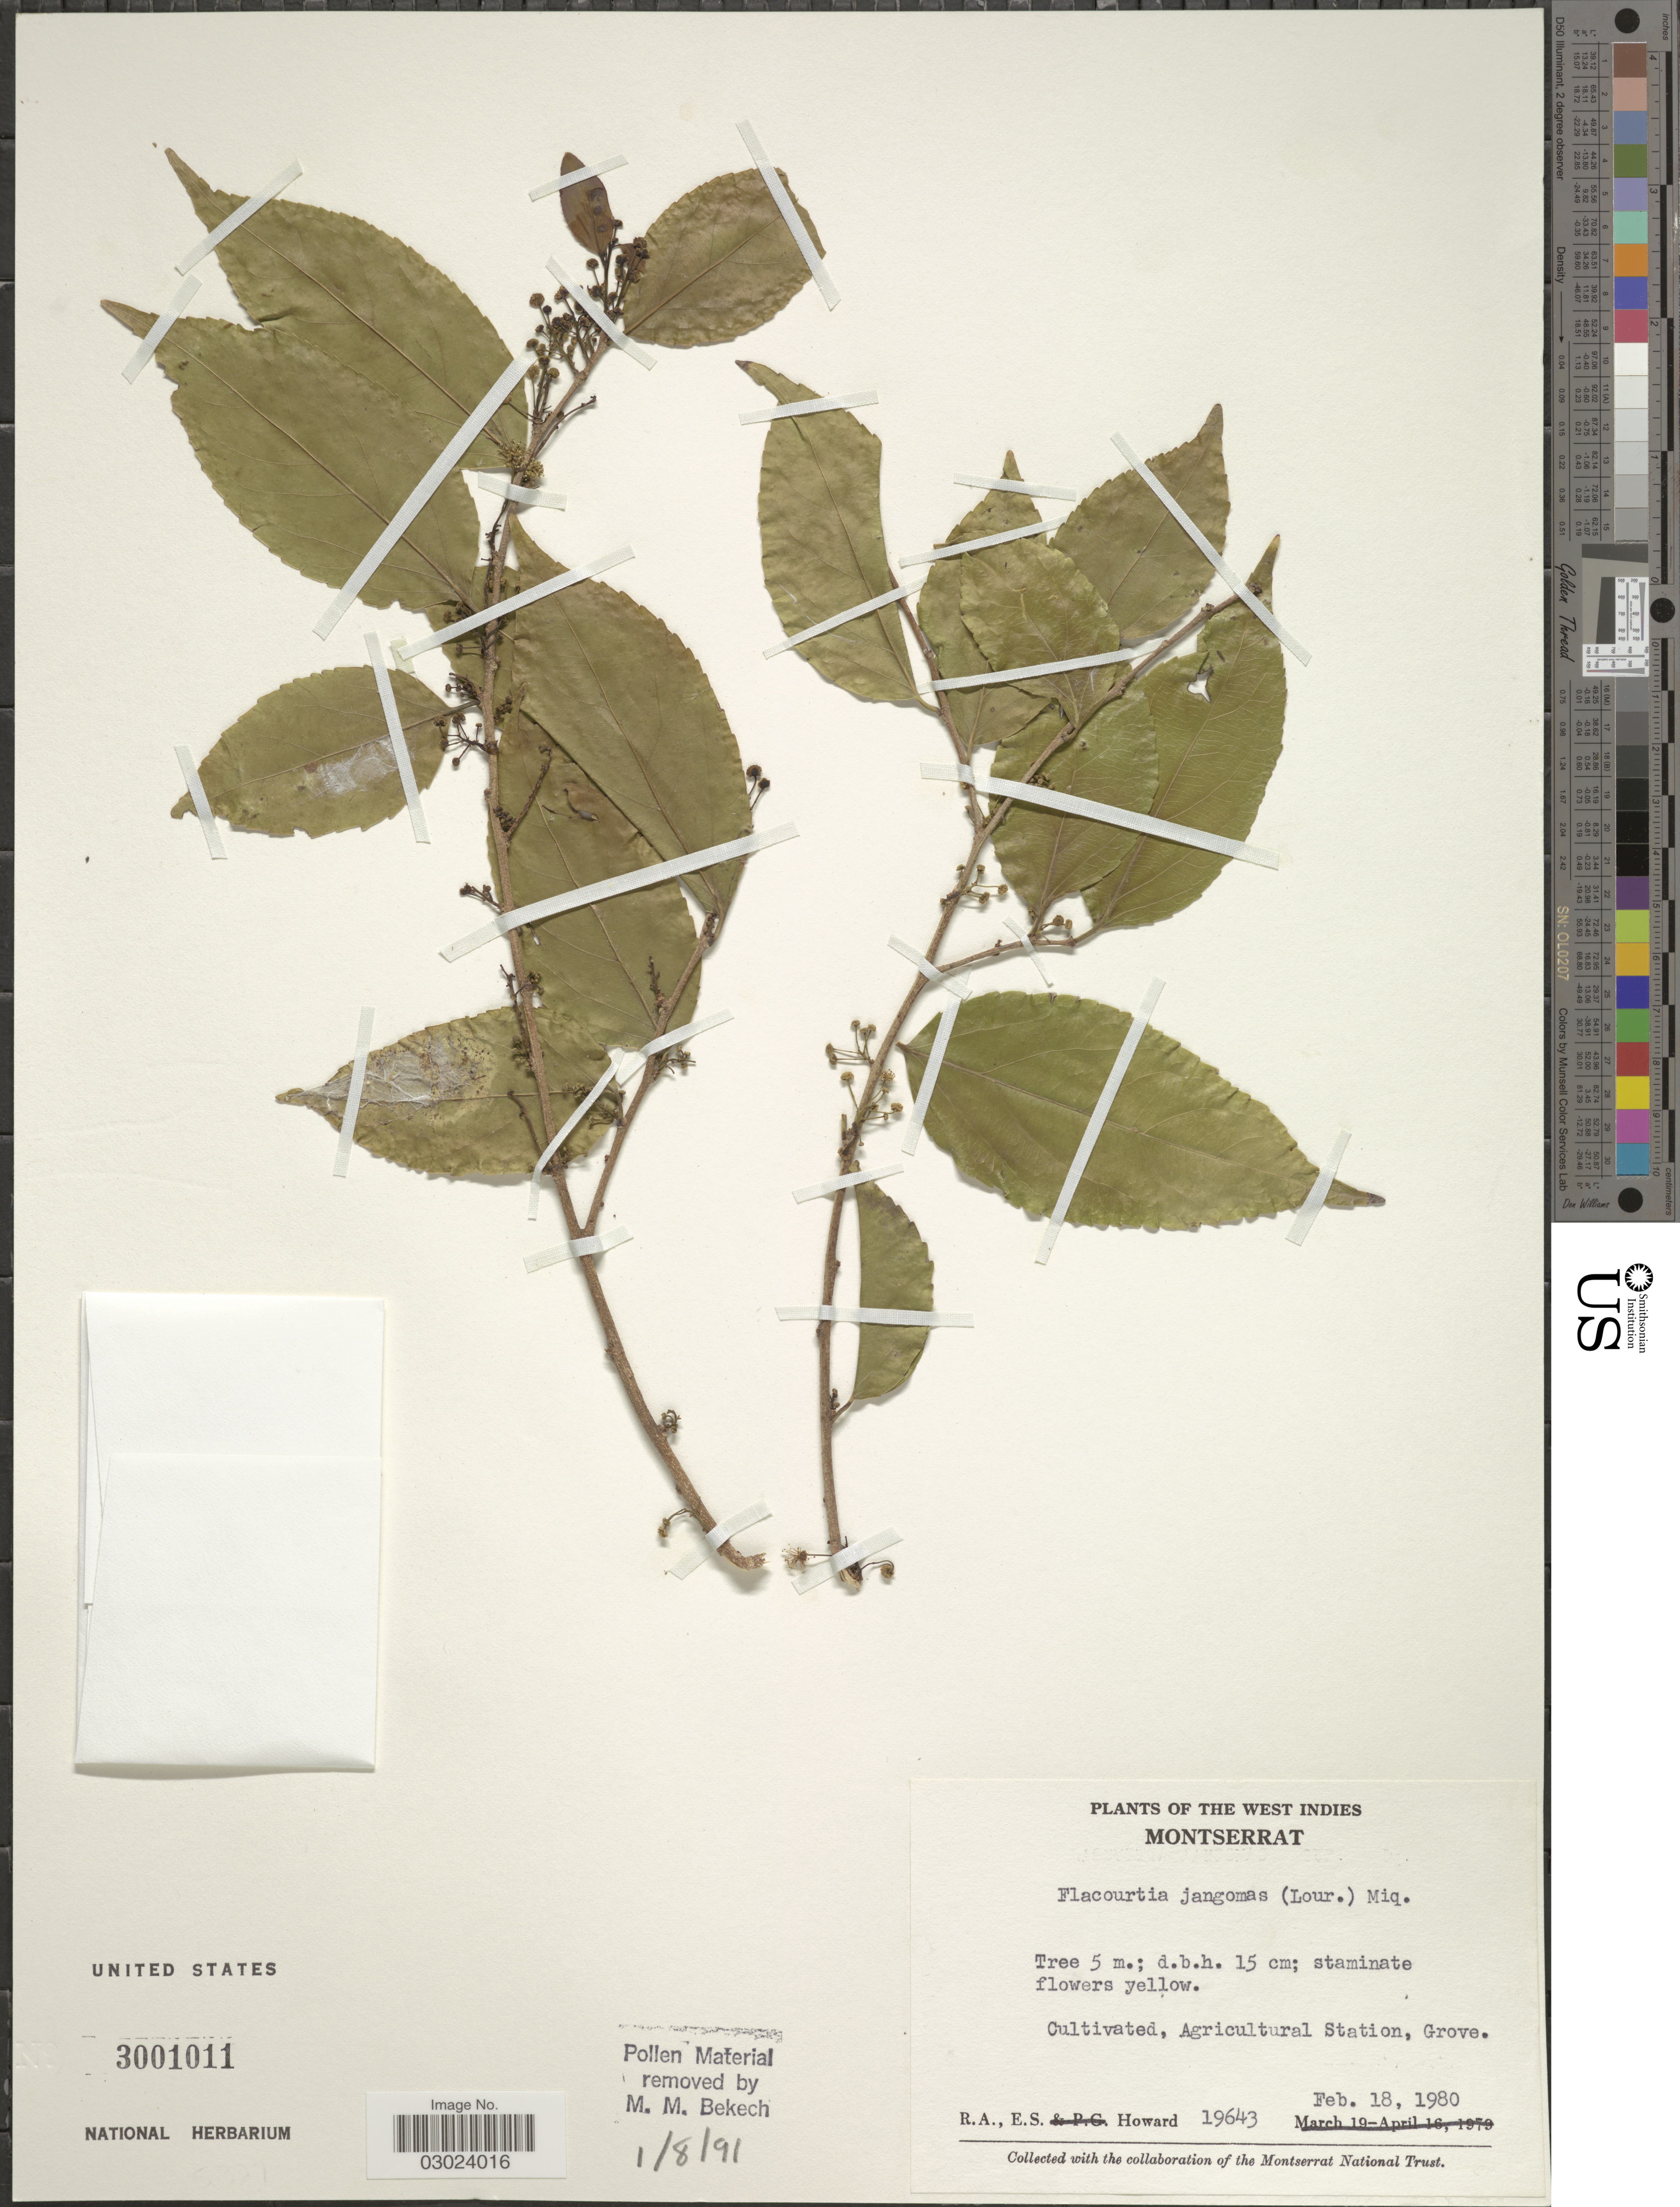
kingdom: Plantae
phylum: Tracheophyta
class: Magnoliopsida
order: Malpighiales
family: Salicaceae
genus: Flacourtia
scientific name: Flacourtia jangomas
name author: (Lour.) Raeusch.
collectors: R. A. Howard & E. S. Howard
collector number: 19643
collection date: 1980-02-18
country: Montserrat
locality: The West Indies. Agricultural Station, Grove.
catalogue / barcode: US 3001011